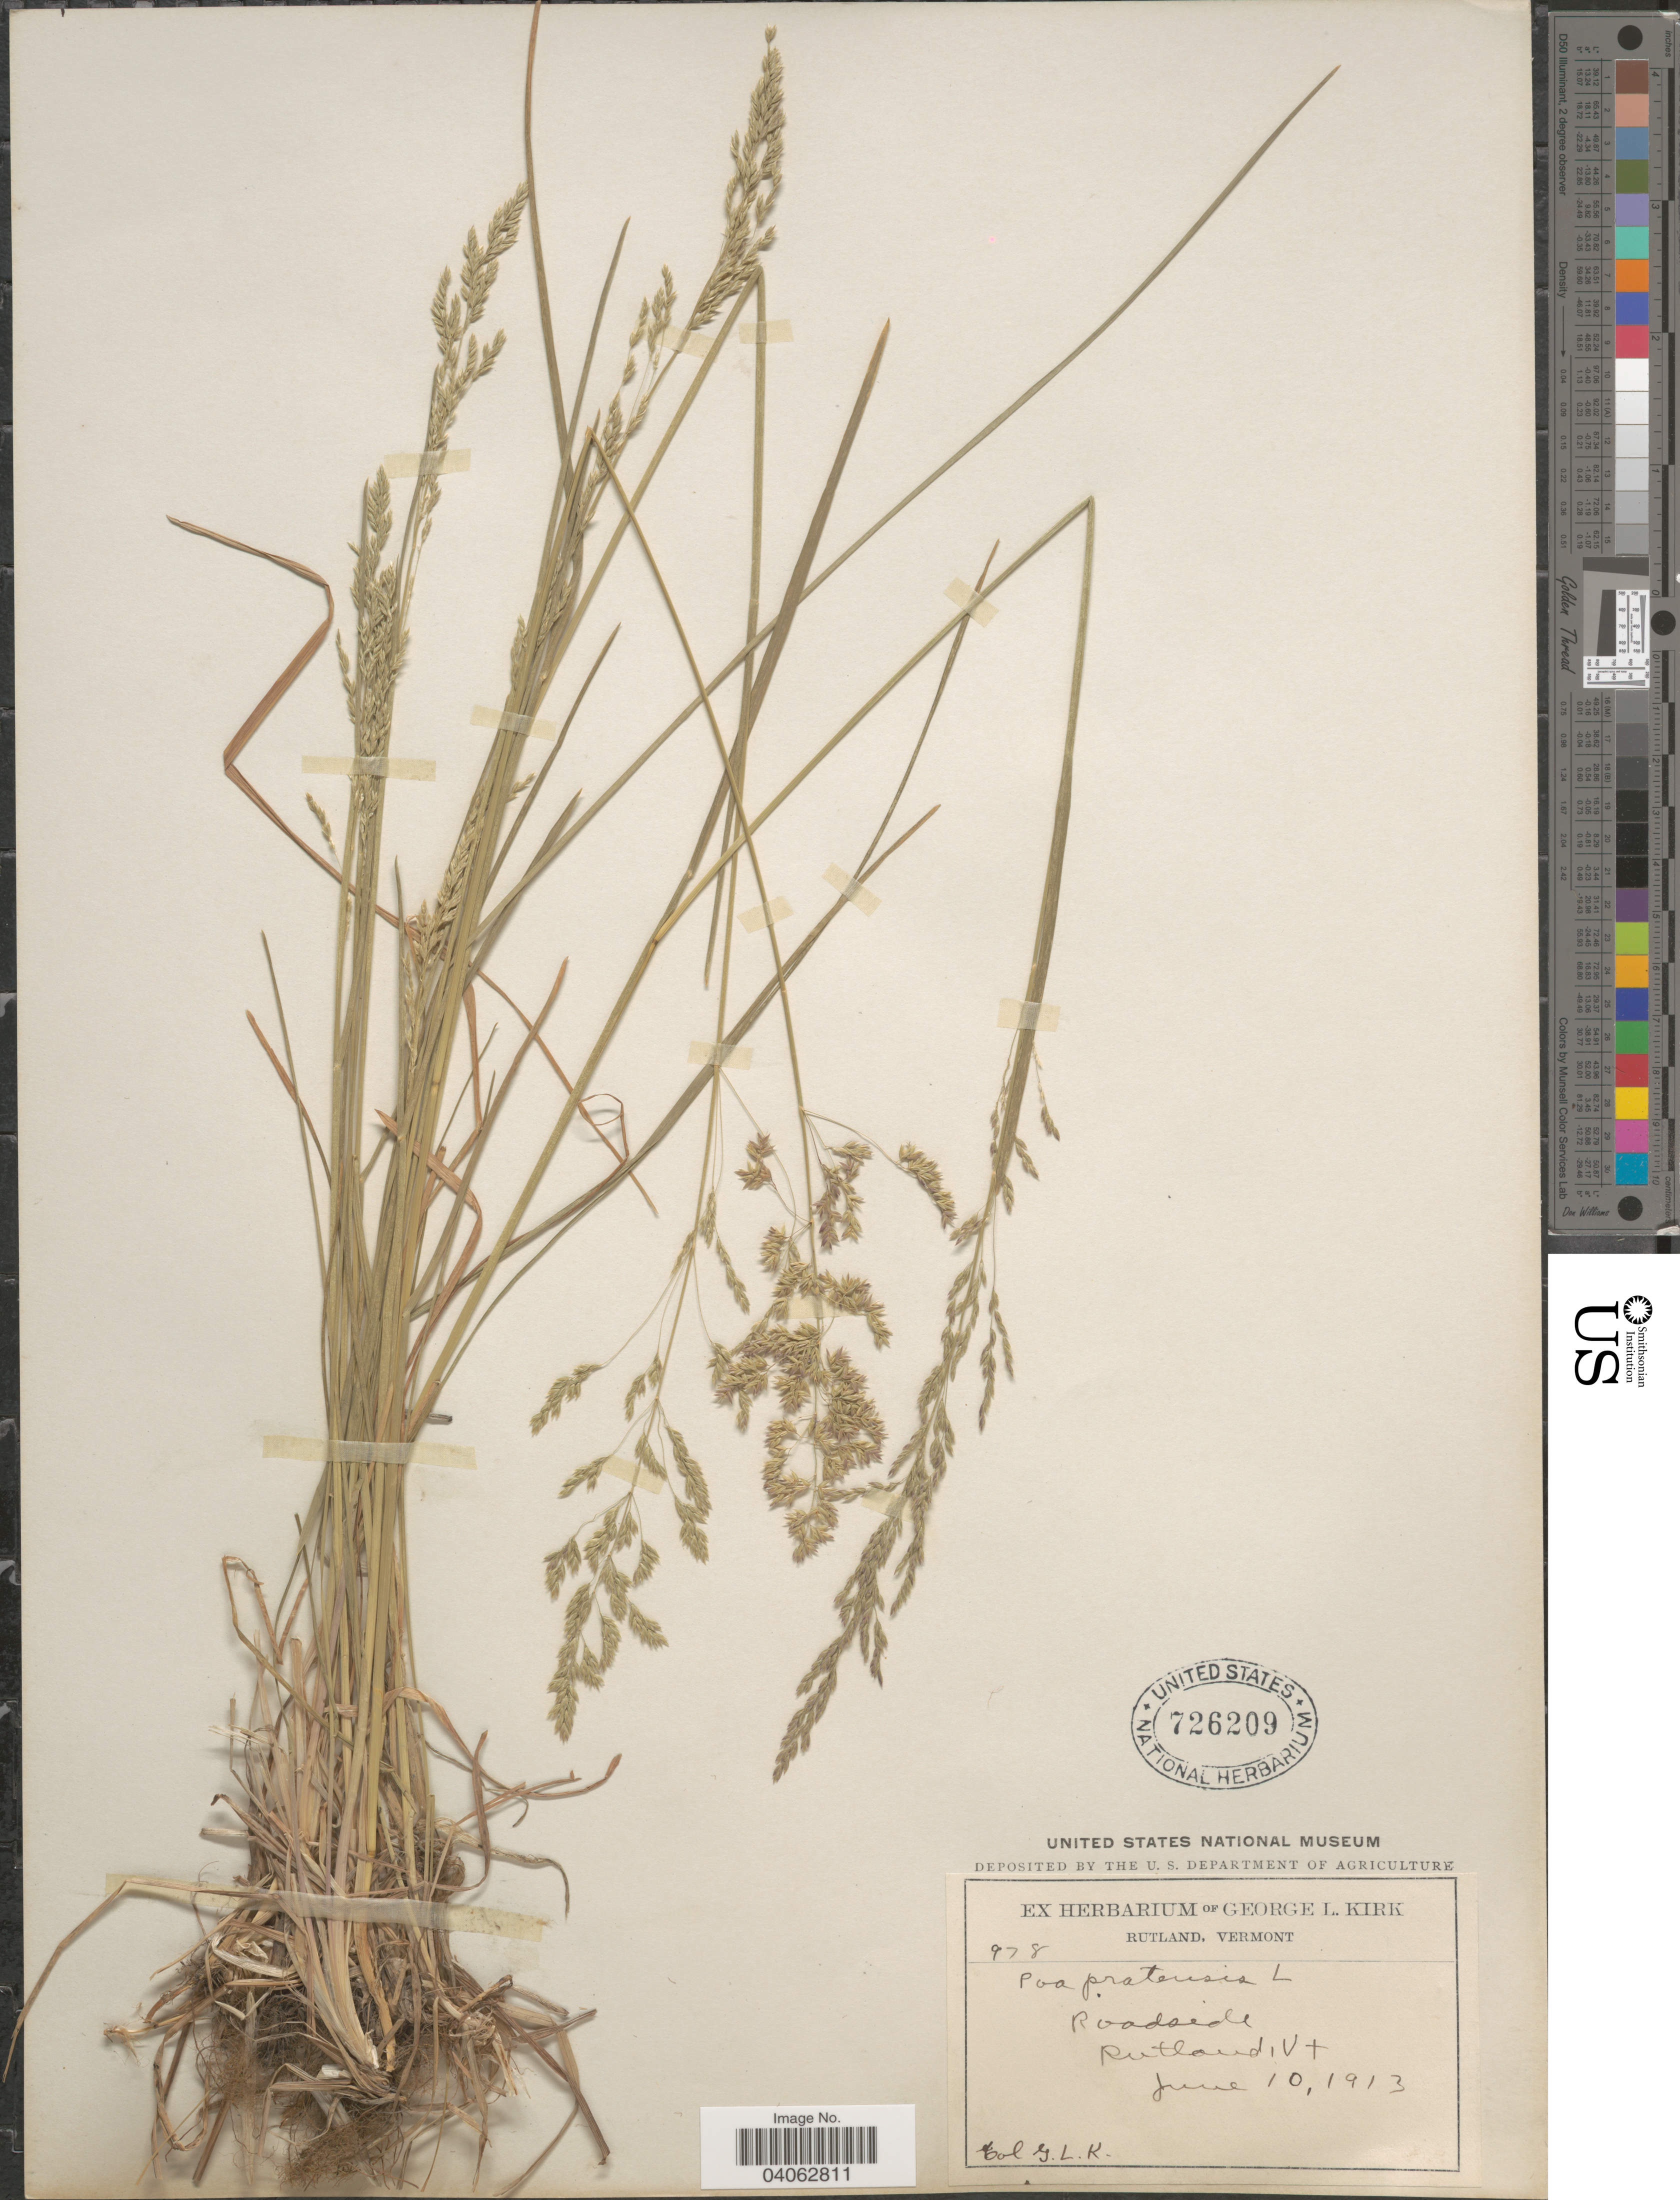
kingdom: Plantae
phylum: Tracheophyta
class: Liliopsida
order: Poales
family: Poaceae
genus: Poa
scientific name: Poa pratensis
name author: L.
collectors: G. Kirk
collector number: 978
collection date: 1913-06-10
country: United States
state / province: Vermont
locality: Roadside. Rutland.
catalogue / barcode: US 726209